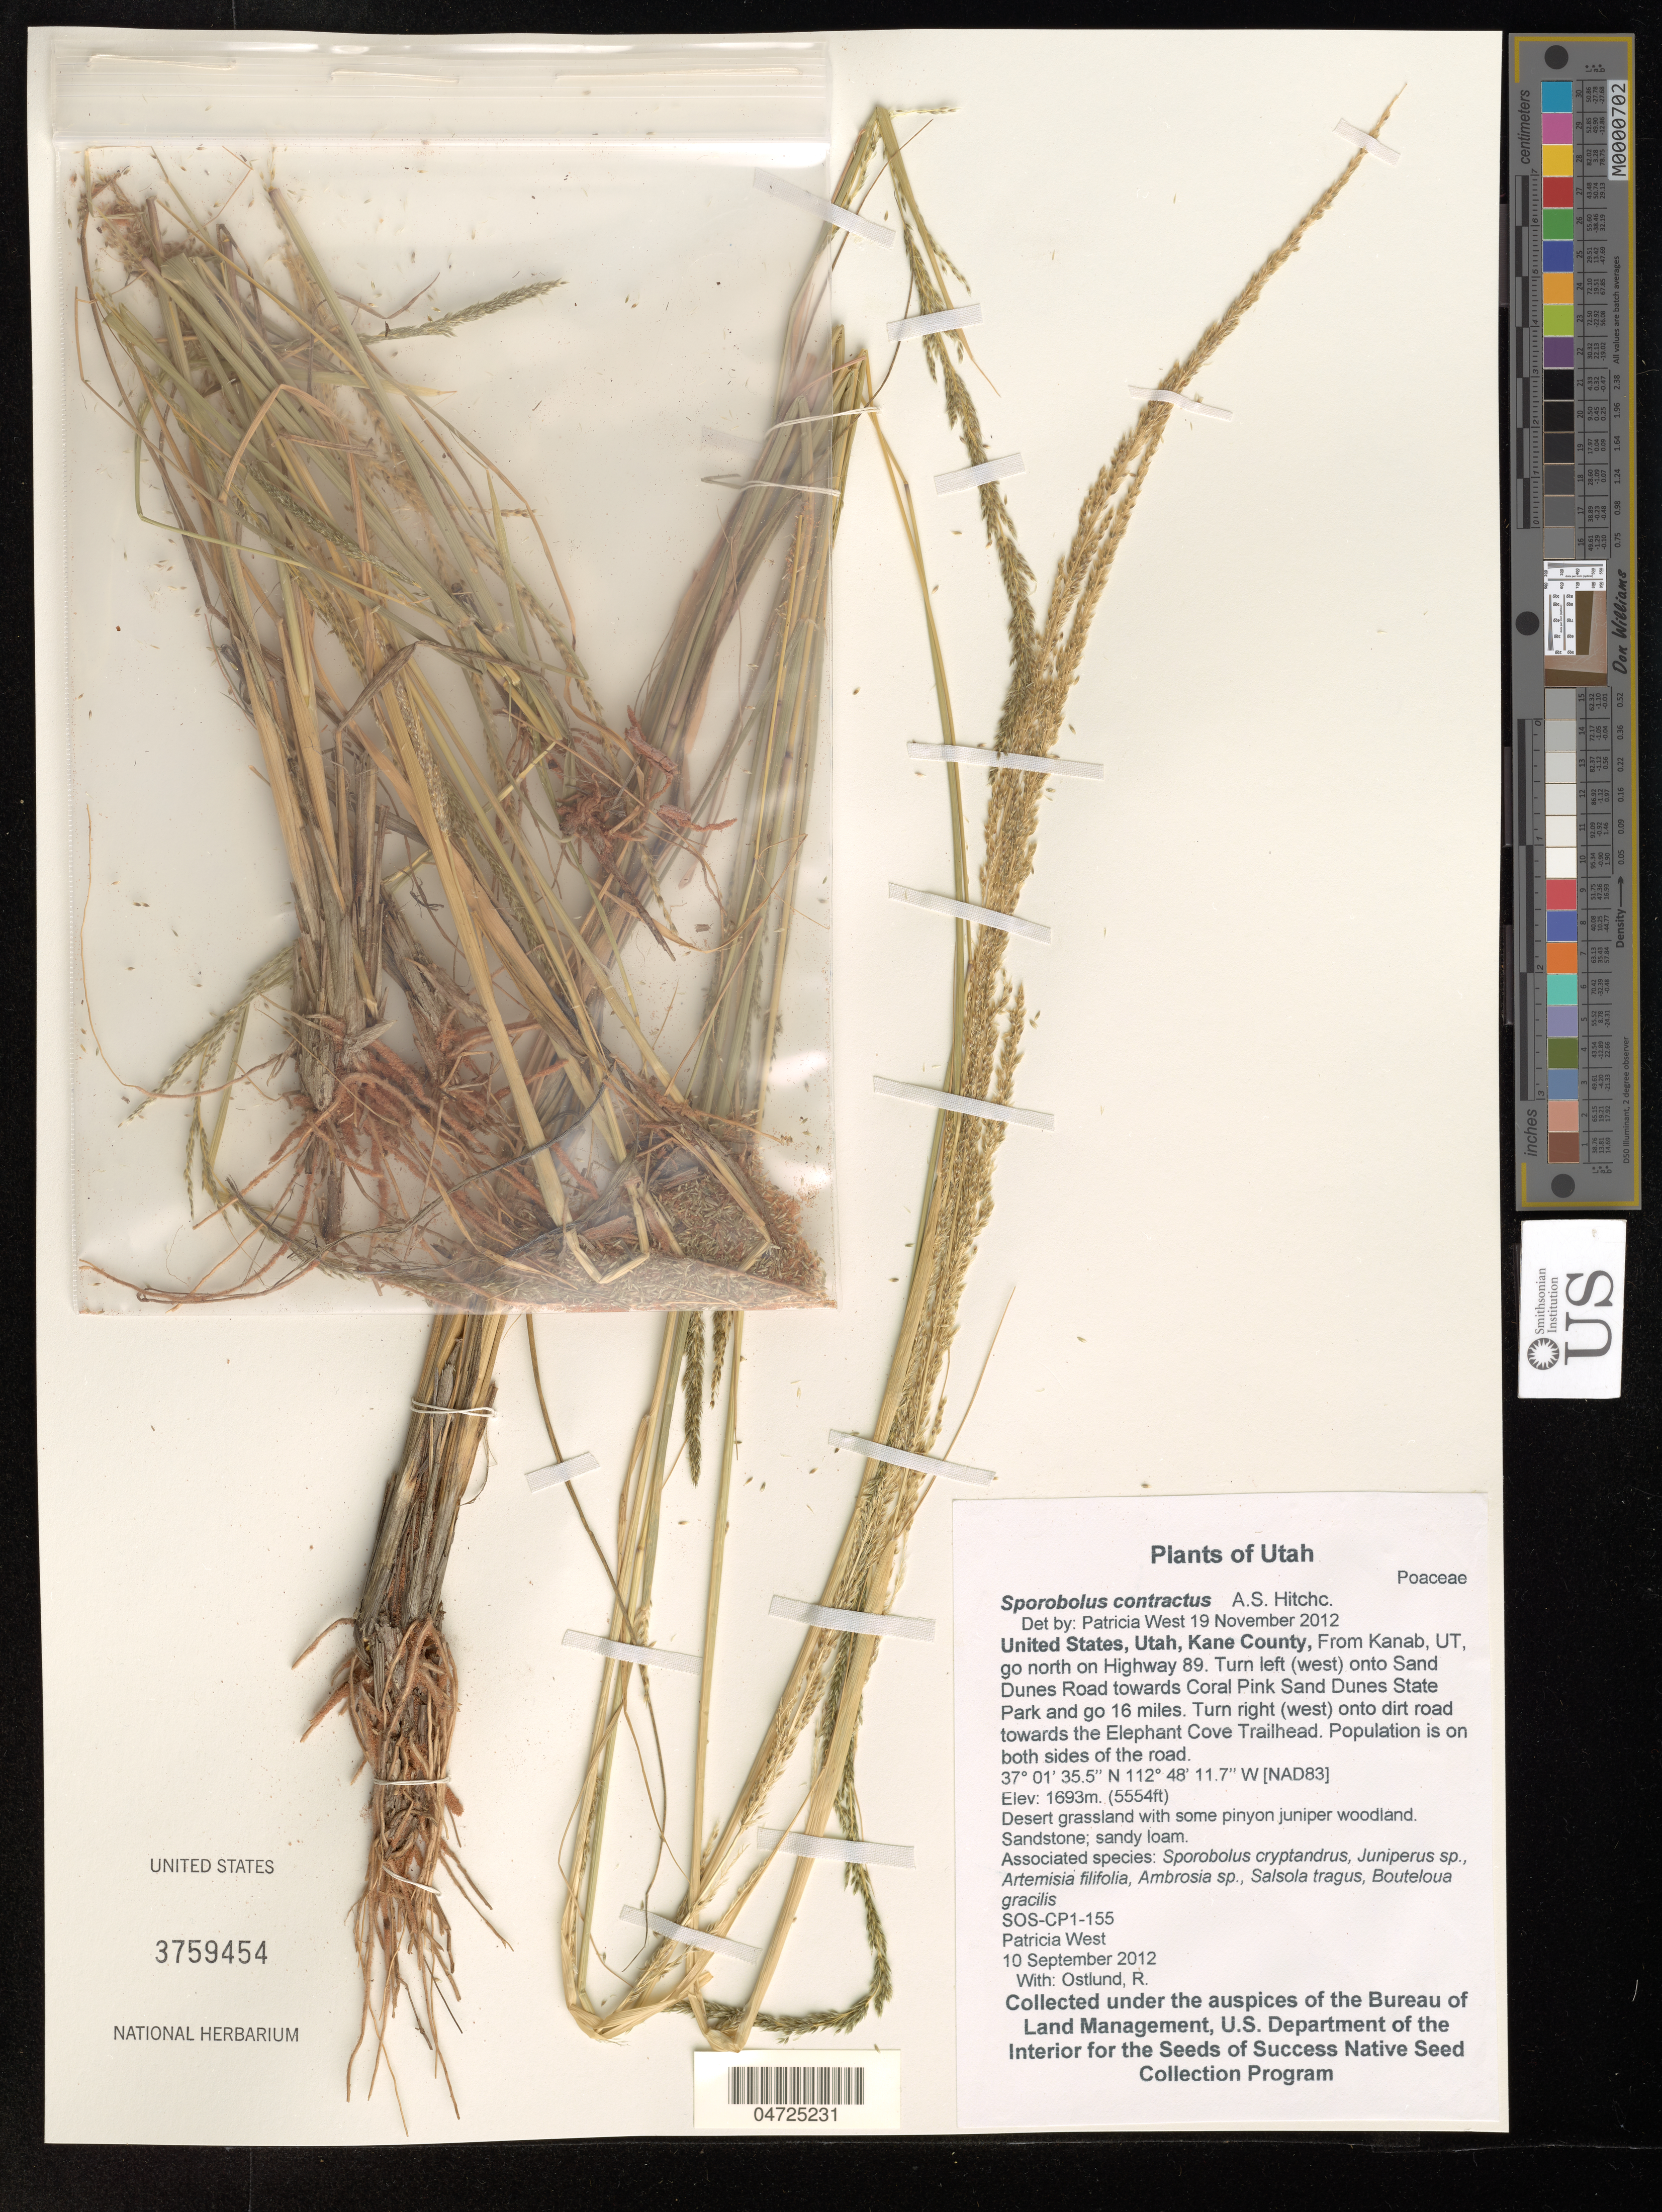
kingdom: Plantae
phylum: Tracheophyta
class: Liliopsida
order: Poales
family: Poaceae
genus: Sporobolus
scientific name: Sporobolus contractus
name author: Hitchc.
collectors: P. West & R. Ostlund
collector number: SOS-CP1-155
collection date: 2012-09-10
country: United States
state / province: Utah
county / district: Kane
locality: Kane County, From Kanab, UT. go north on Highway 89. Turn left (west) onto Sand Dunes Road towards Coral Pink Sand Dunes State Park and go 16 miles. Turn right (west) onto dirt road towards the Elephant Cove Trailhead. Population is on both sides of the road. [NAD83].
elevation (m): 1693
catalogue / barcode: US 3759454